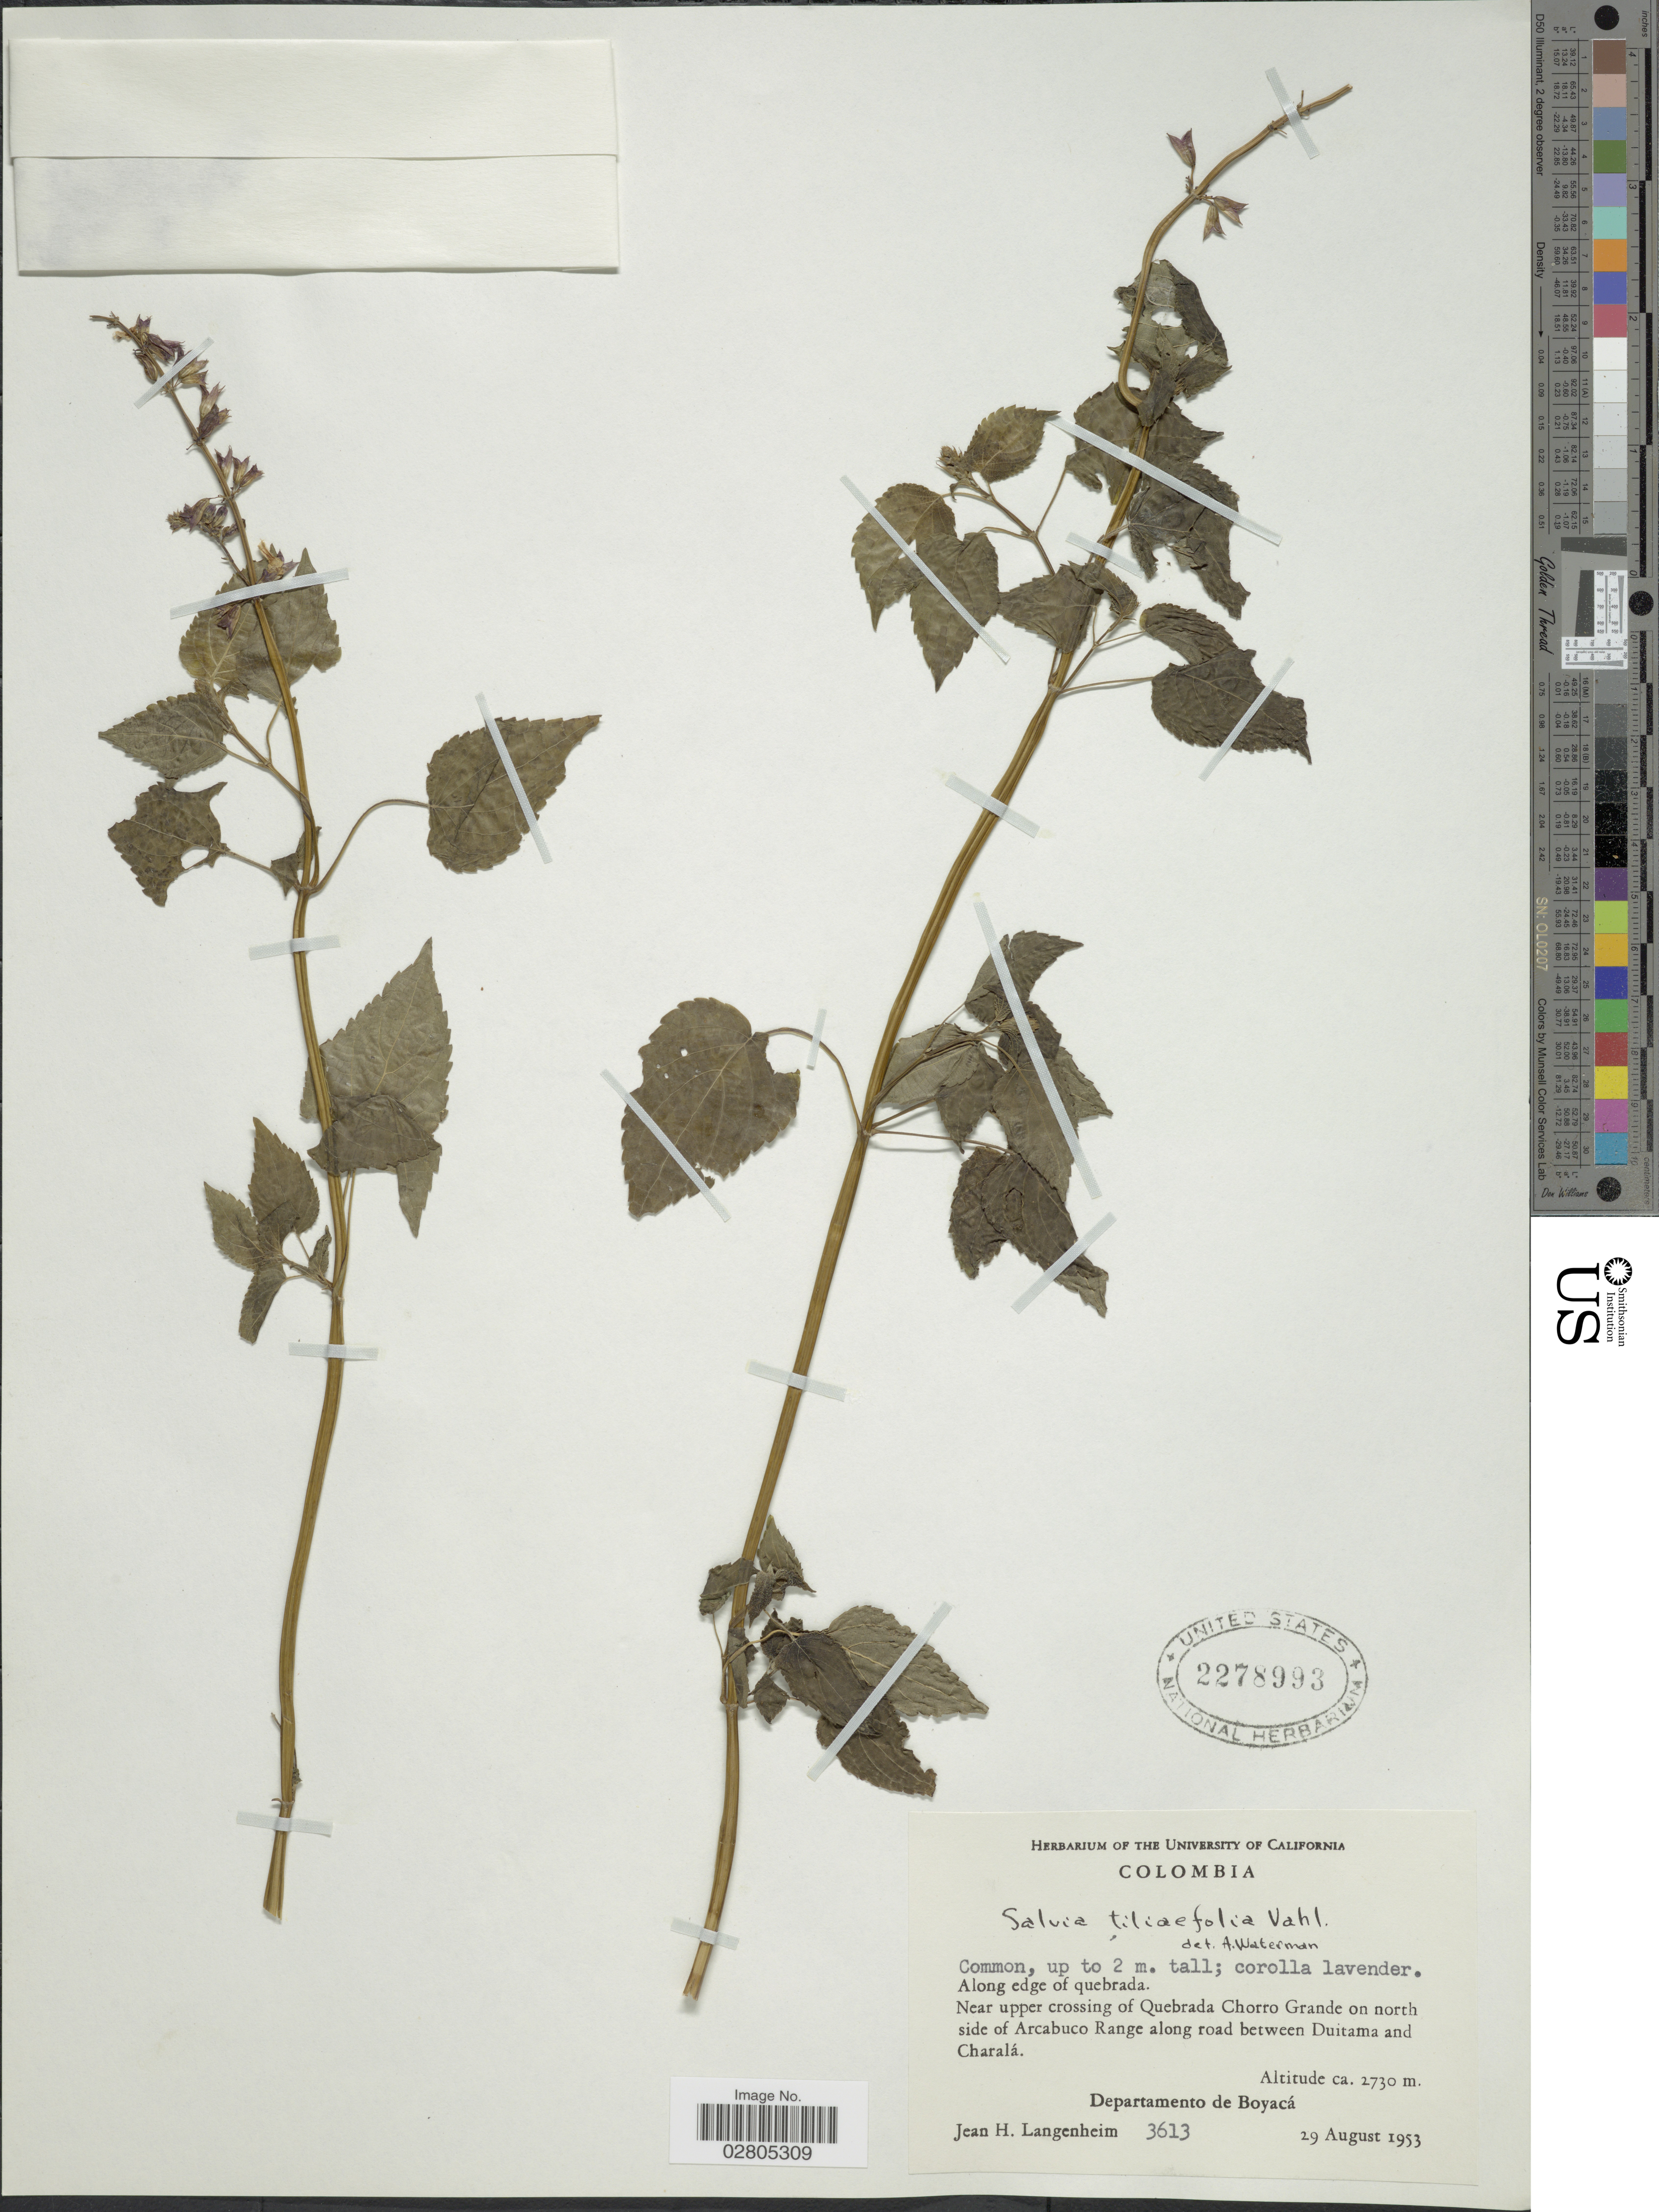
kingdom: Plantae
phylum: Tracheophyta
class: Magnoliopsida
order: Lamiales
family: Lamiaceae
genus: Salvia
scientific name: Salvia tiliifolia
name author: Vahl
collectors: J. H. Langenheim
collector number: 3613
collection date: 1953-08-29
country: Colombia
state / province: Boyacá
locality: Along edge of quebrada, Near upper crossing of Quebrada Chorro Grande on north side of Arcabuco Range along between Duitama and Charalá. Deapartamento de Boyacá.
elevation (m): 2730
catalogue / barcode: US 2278993